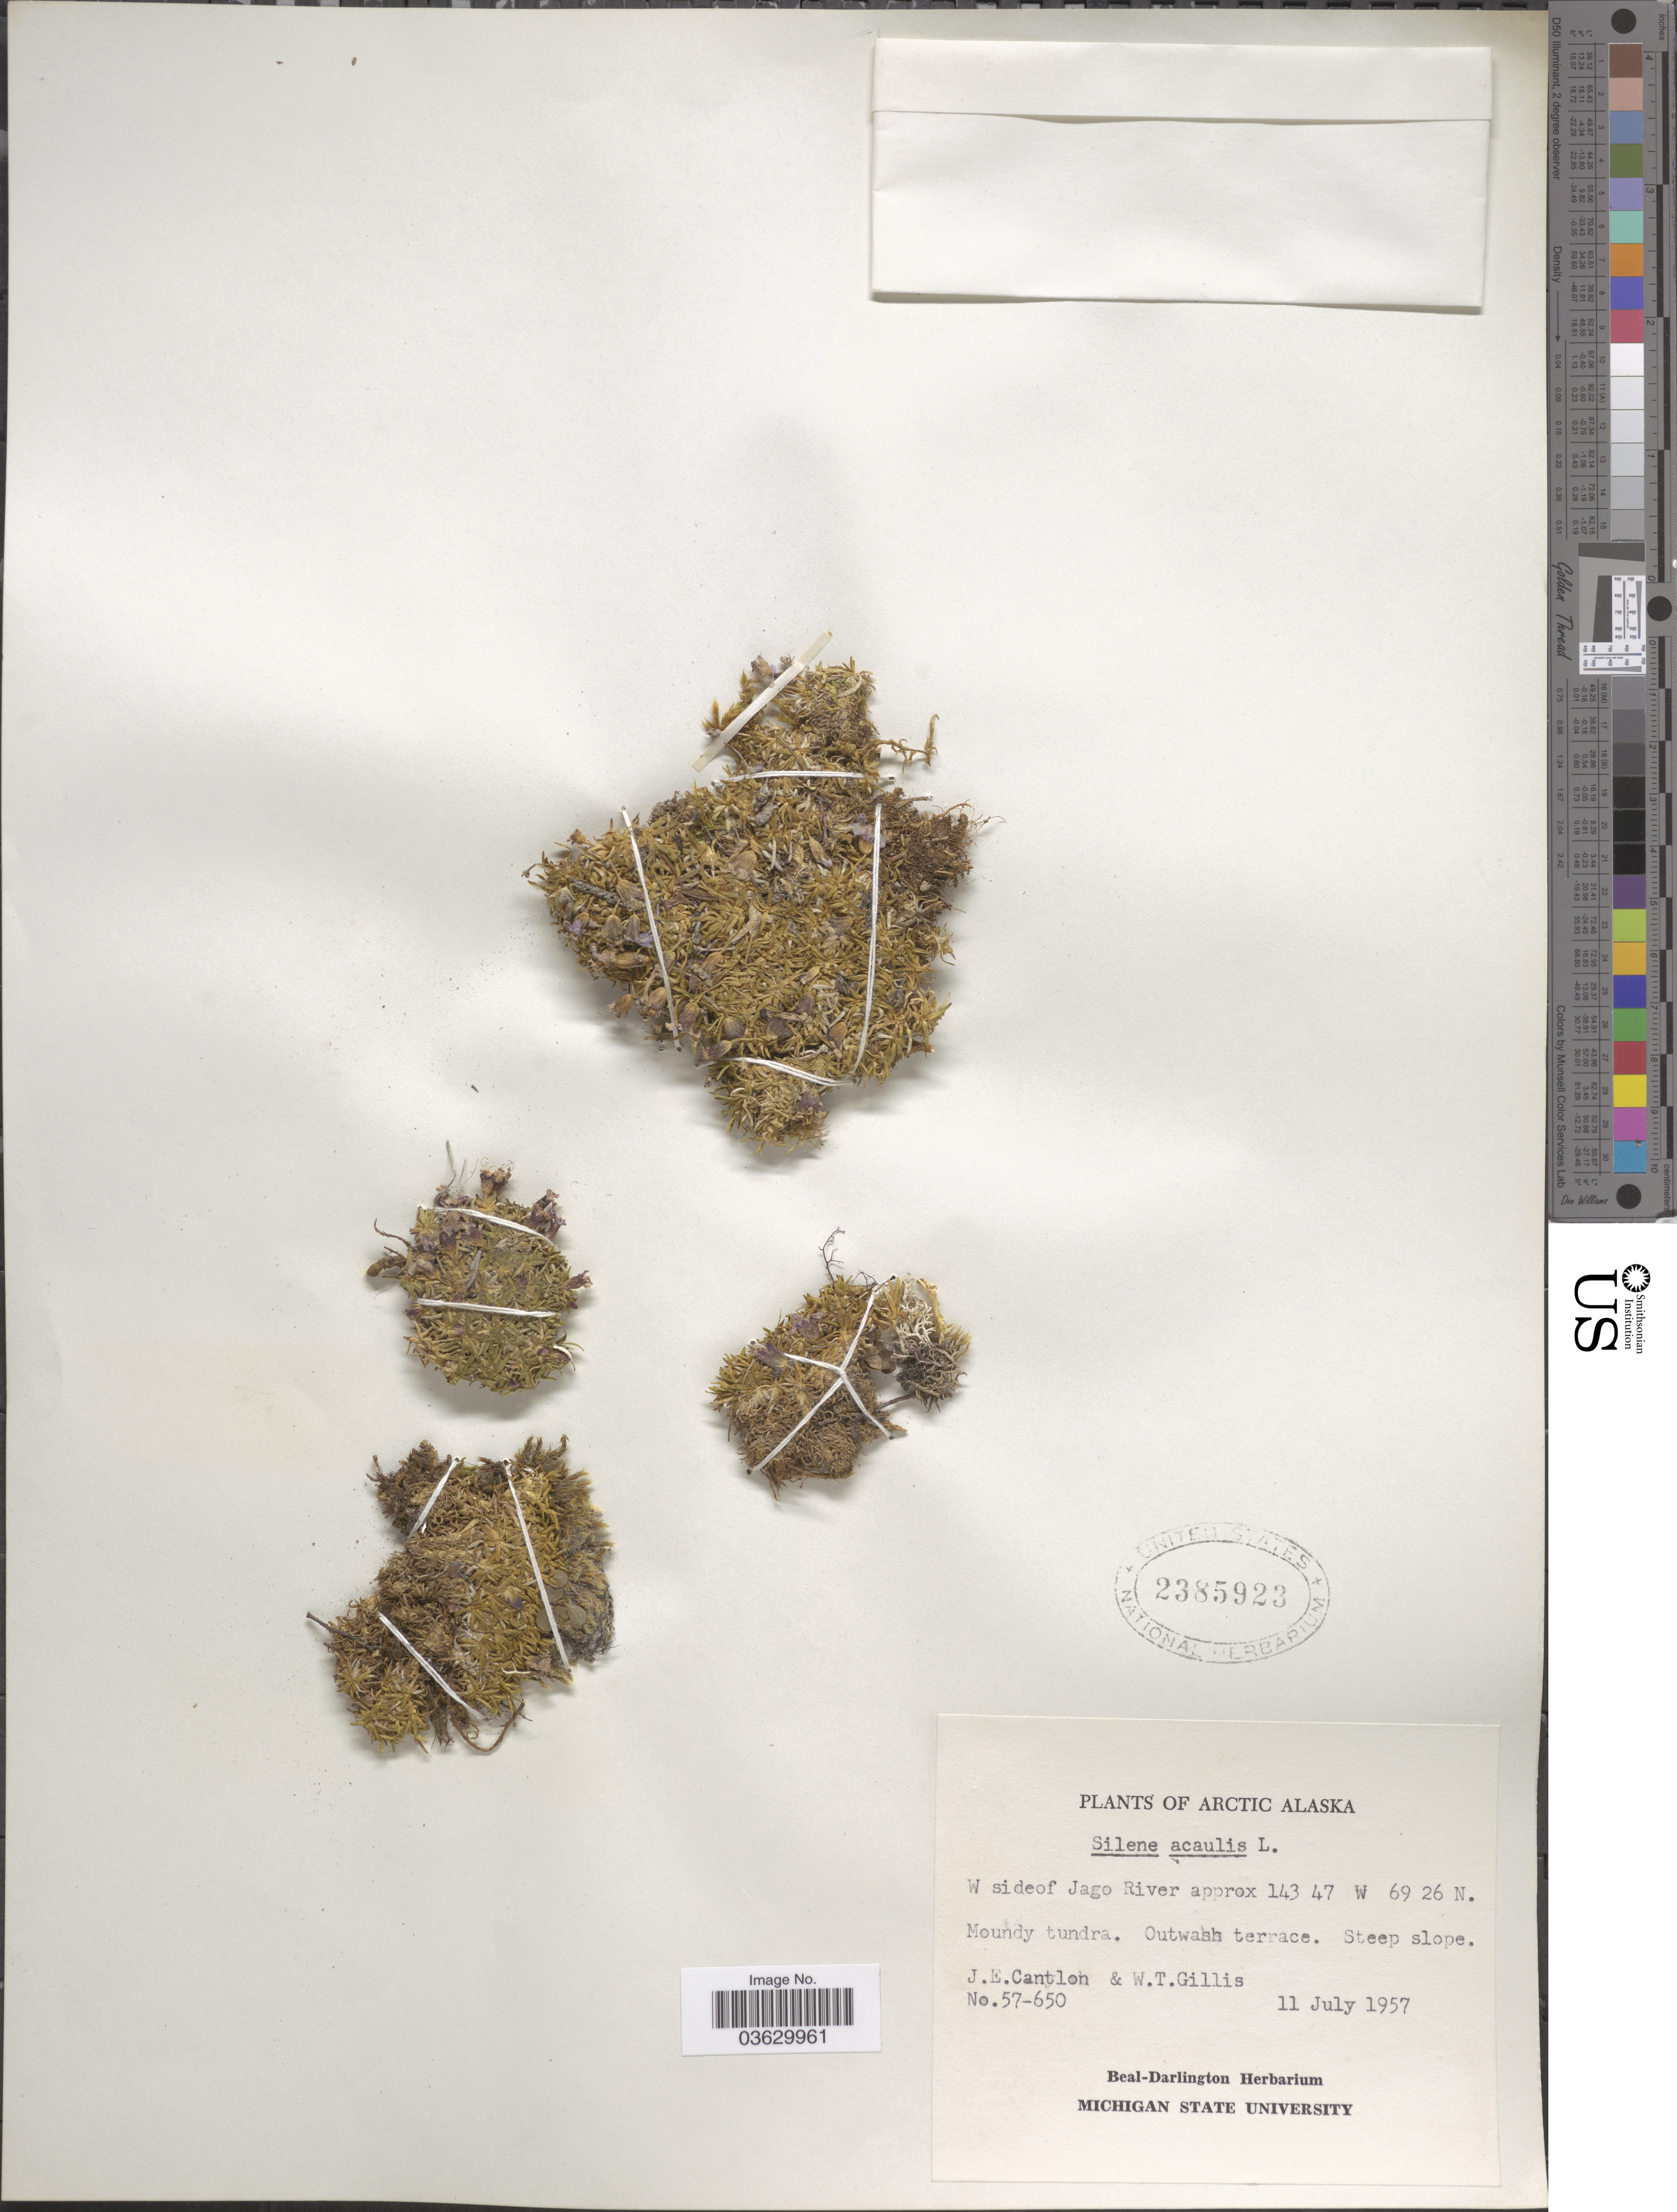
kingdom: Plantae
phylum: Tracheophyta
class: Magnoliopsida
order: Caryophyllales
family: Caryophyllaceae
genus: Silene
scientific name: Silene acaulis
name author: (L.) Jacq.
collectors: J. Cantlon & W. T. Gillis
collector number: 57-650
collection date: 1957-07-11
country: United States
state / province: Alaska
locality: Arctic Alaska. W side of Jago River.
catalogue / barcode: US 2385923